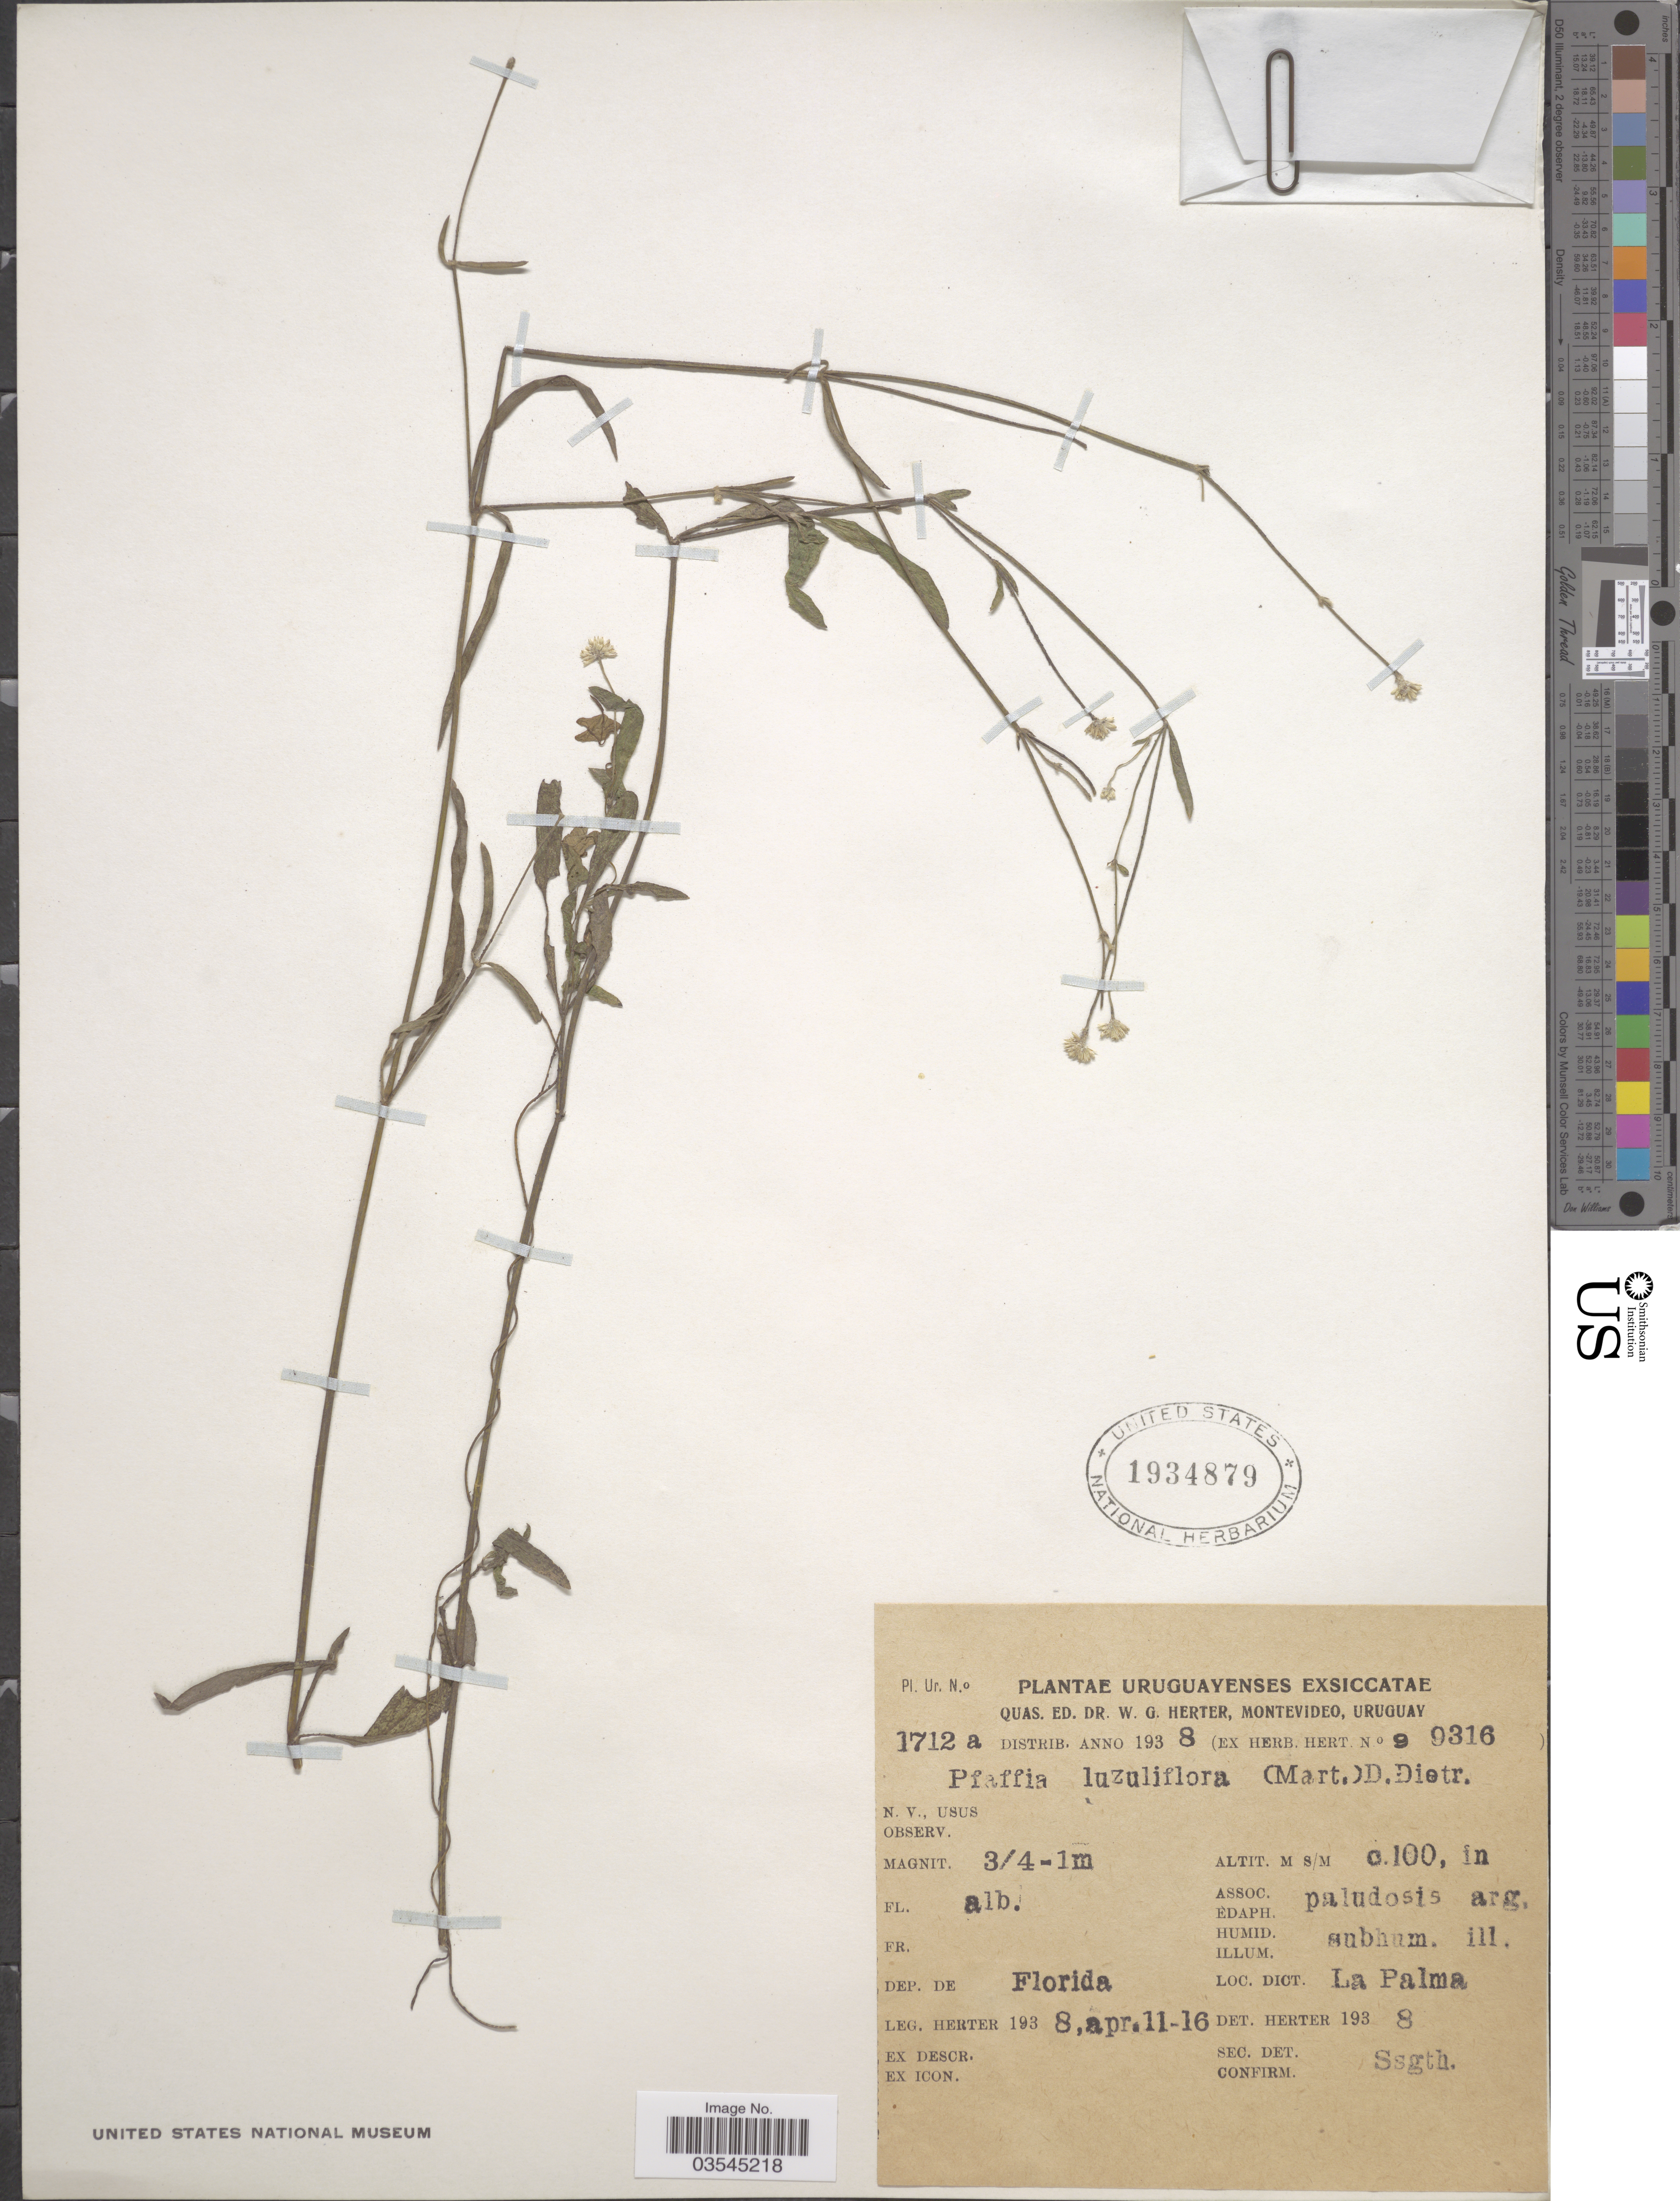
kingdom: Plantae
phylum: Tracheophyta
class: Magnoliopsida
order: Caryophyllales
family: Amaranthaceae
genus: Pfaffia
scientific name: Pfaffia glomerata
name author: (Spreng.) Pedersen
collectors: W. G. Herter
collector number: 1712a/9316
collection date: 1938-04-11/1938-04-16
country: Uruguay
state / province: Florida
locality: Dep. de Florida. La Palma.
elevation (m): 100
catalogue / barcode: US 1934879